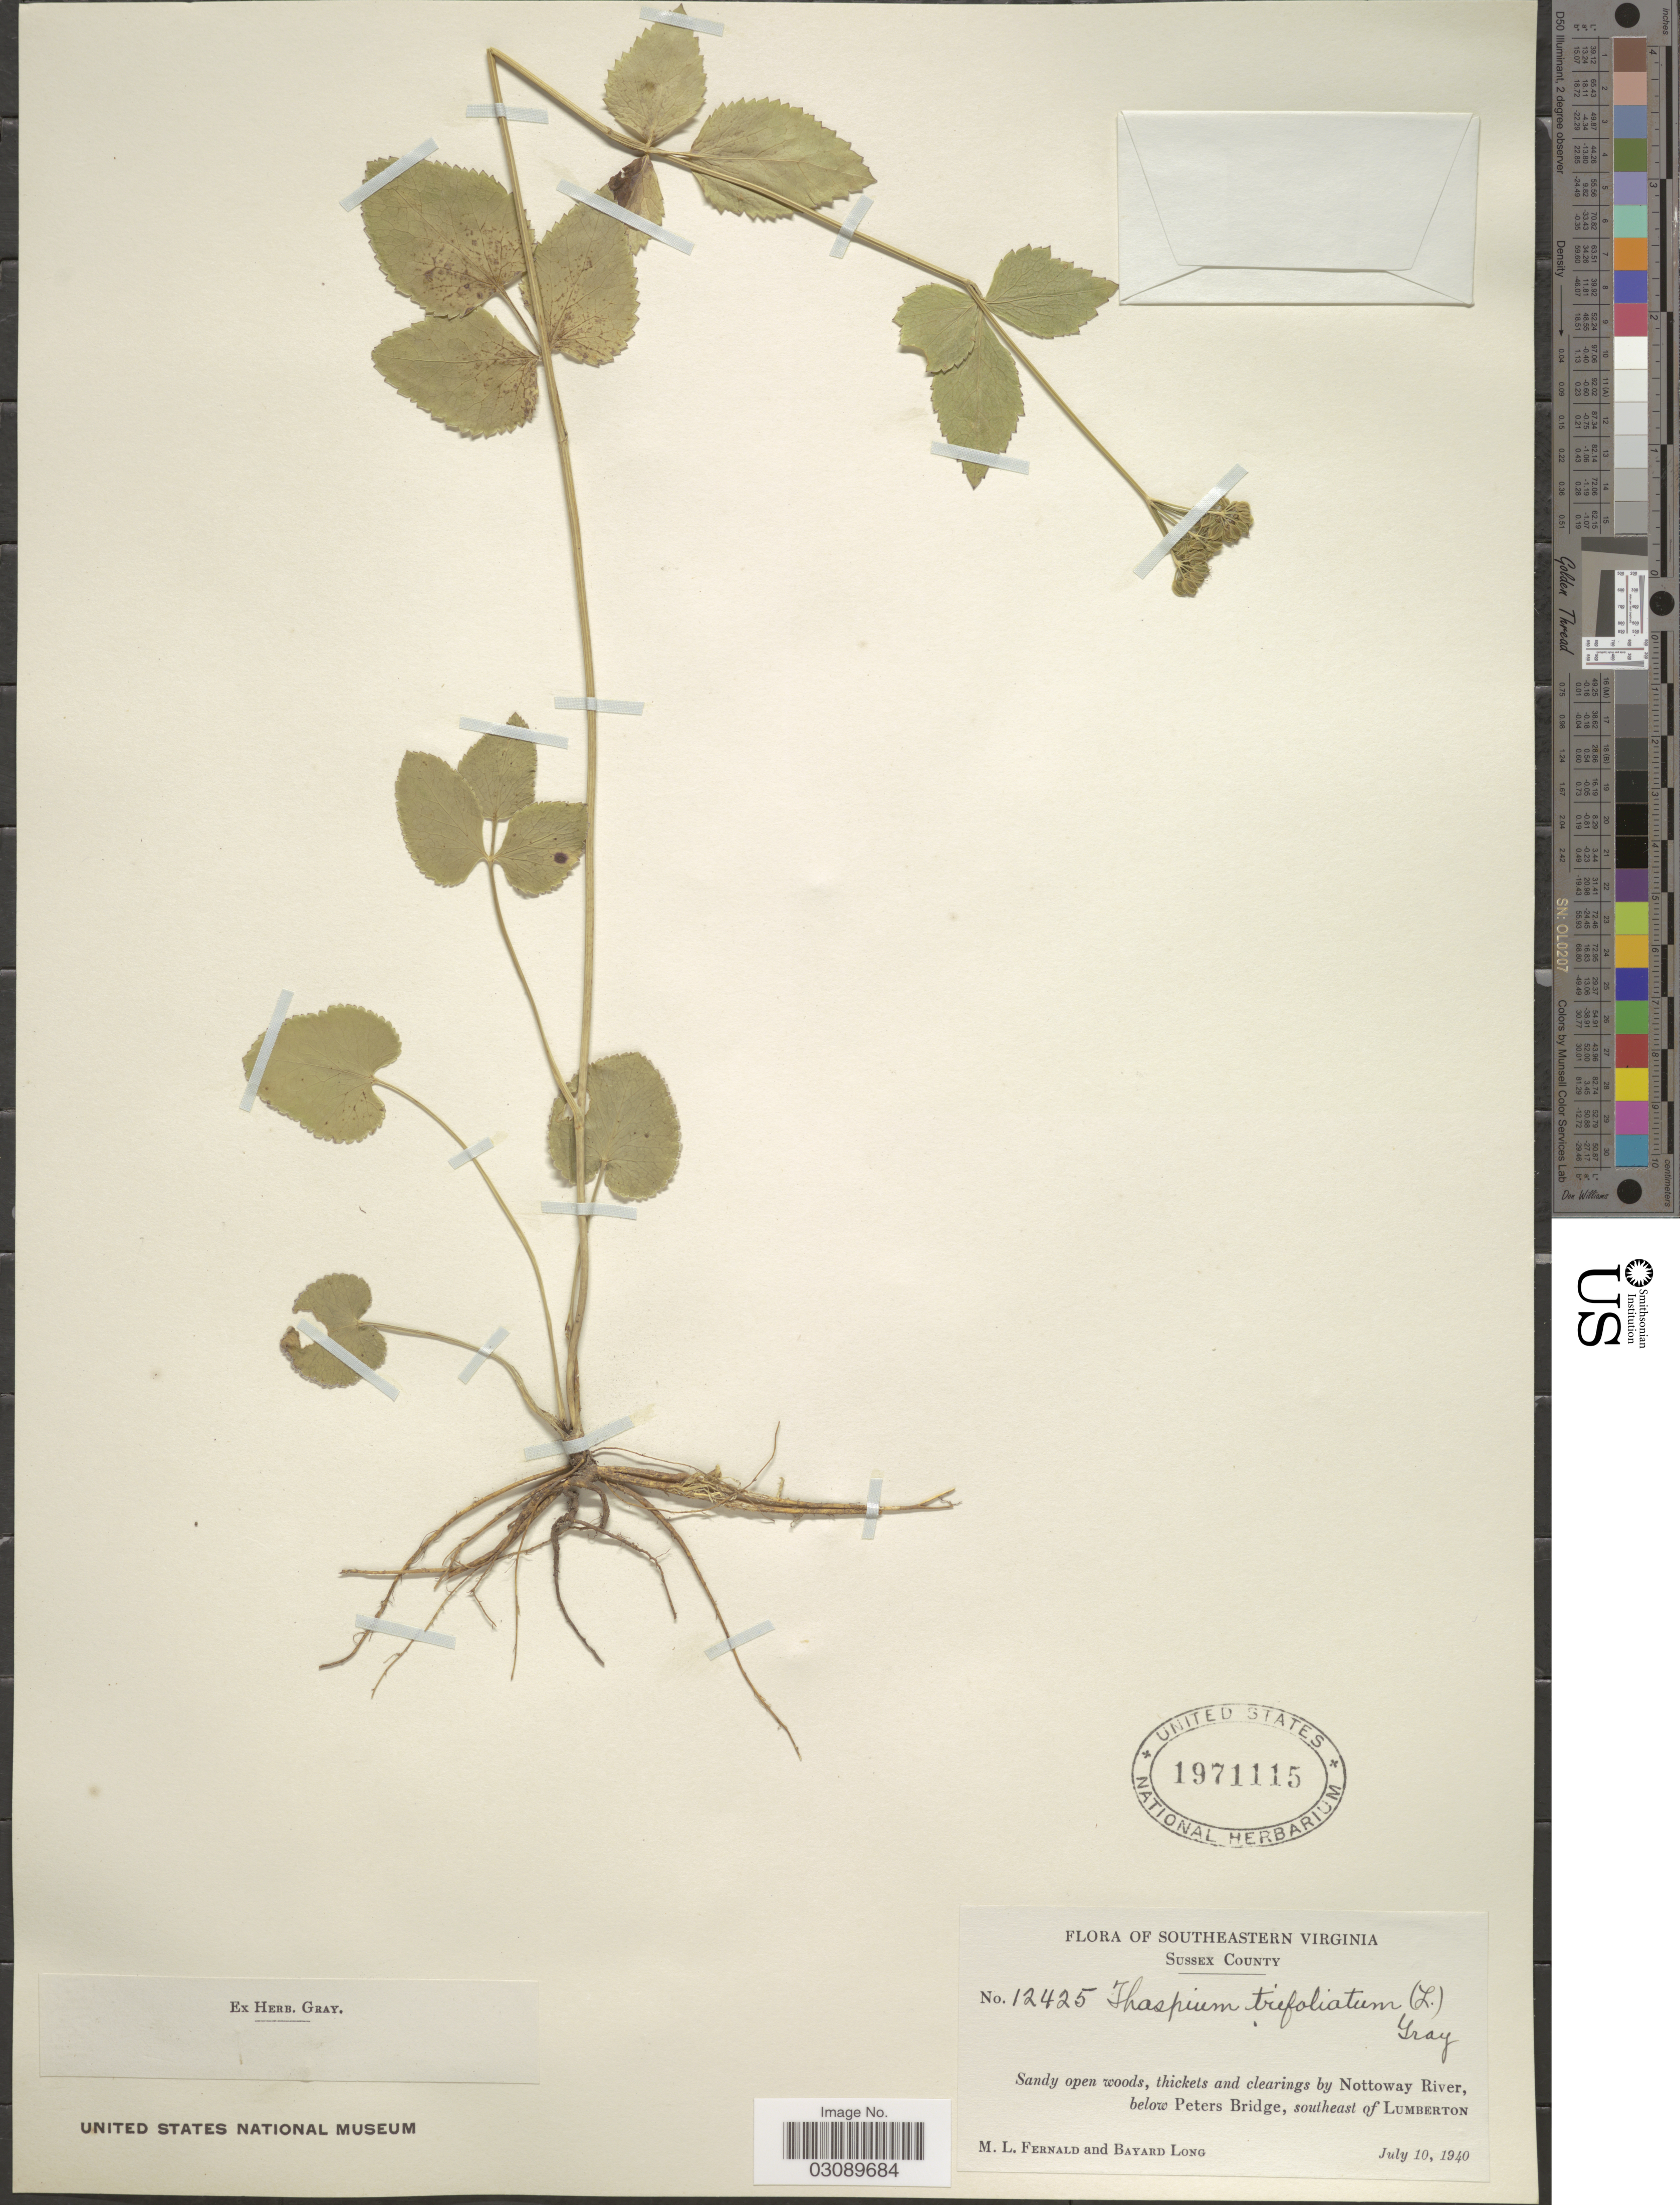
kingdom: Plantae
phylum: Tracheophyta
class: Magnoliopsida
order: Apiales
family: Apiaceae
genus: Thaspium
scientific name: Thaspium trifoliatum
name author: (L.) A. Gray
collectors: M. L. Fernald & B. Long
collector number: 12425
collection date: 1940-07-10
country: United States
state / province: Virginia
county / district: Sussex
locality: Southeastern Virginia. Sussex County. Thickets and clearings by Nottoway River, below Peters Bridge, southeast of Lumberton.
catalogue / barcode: US 1971115